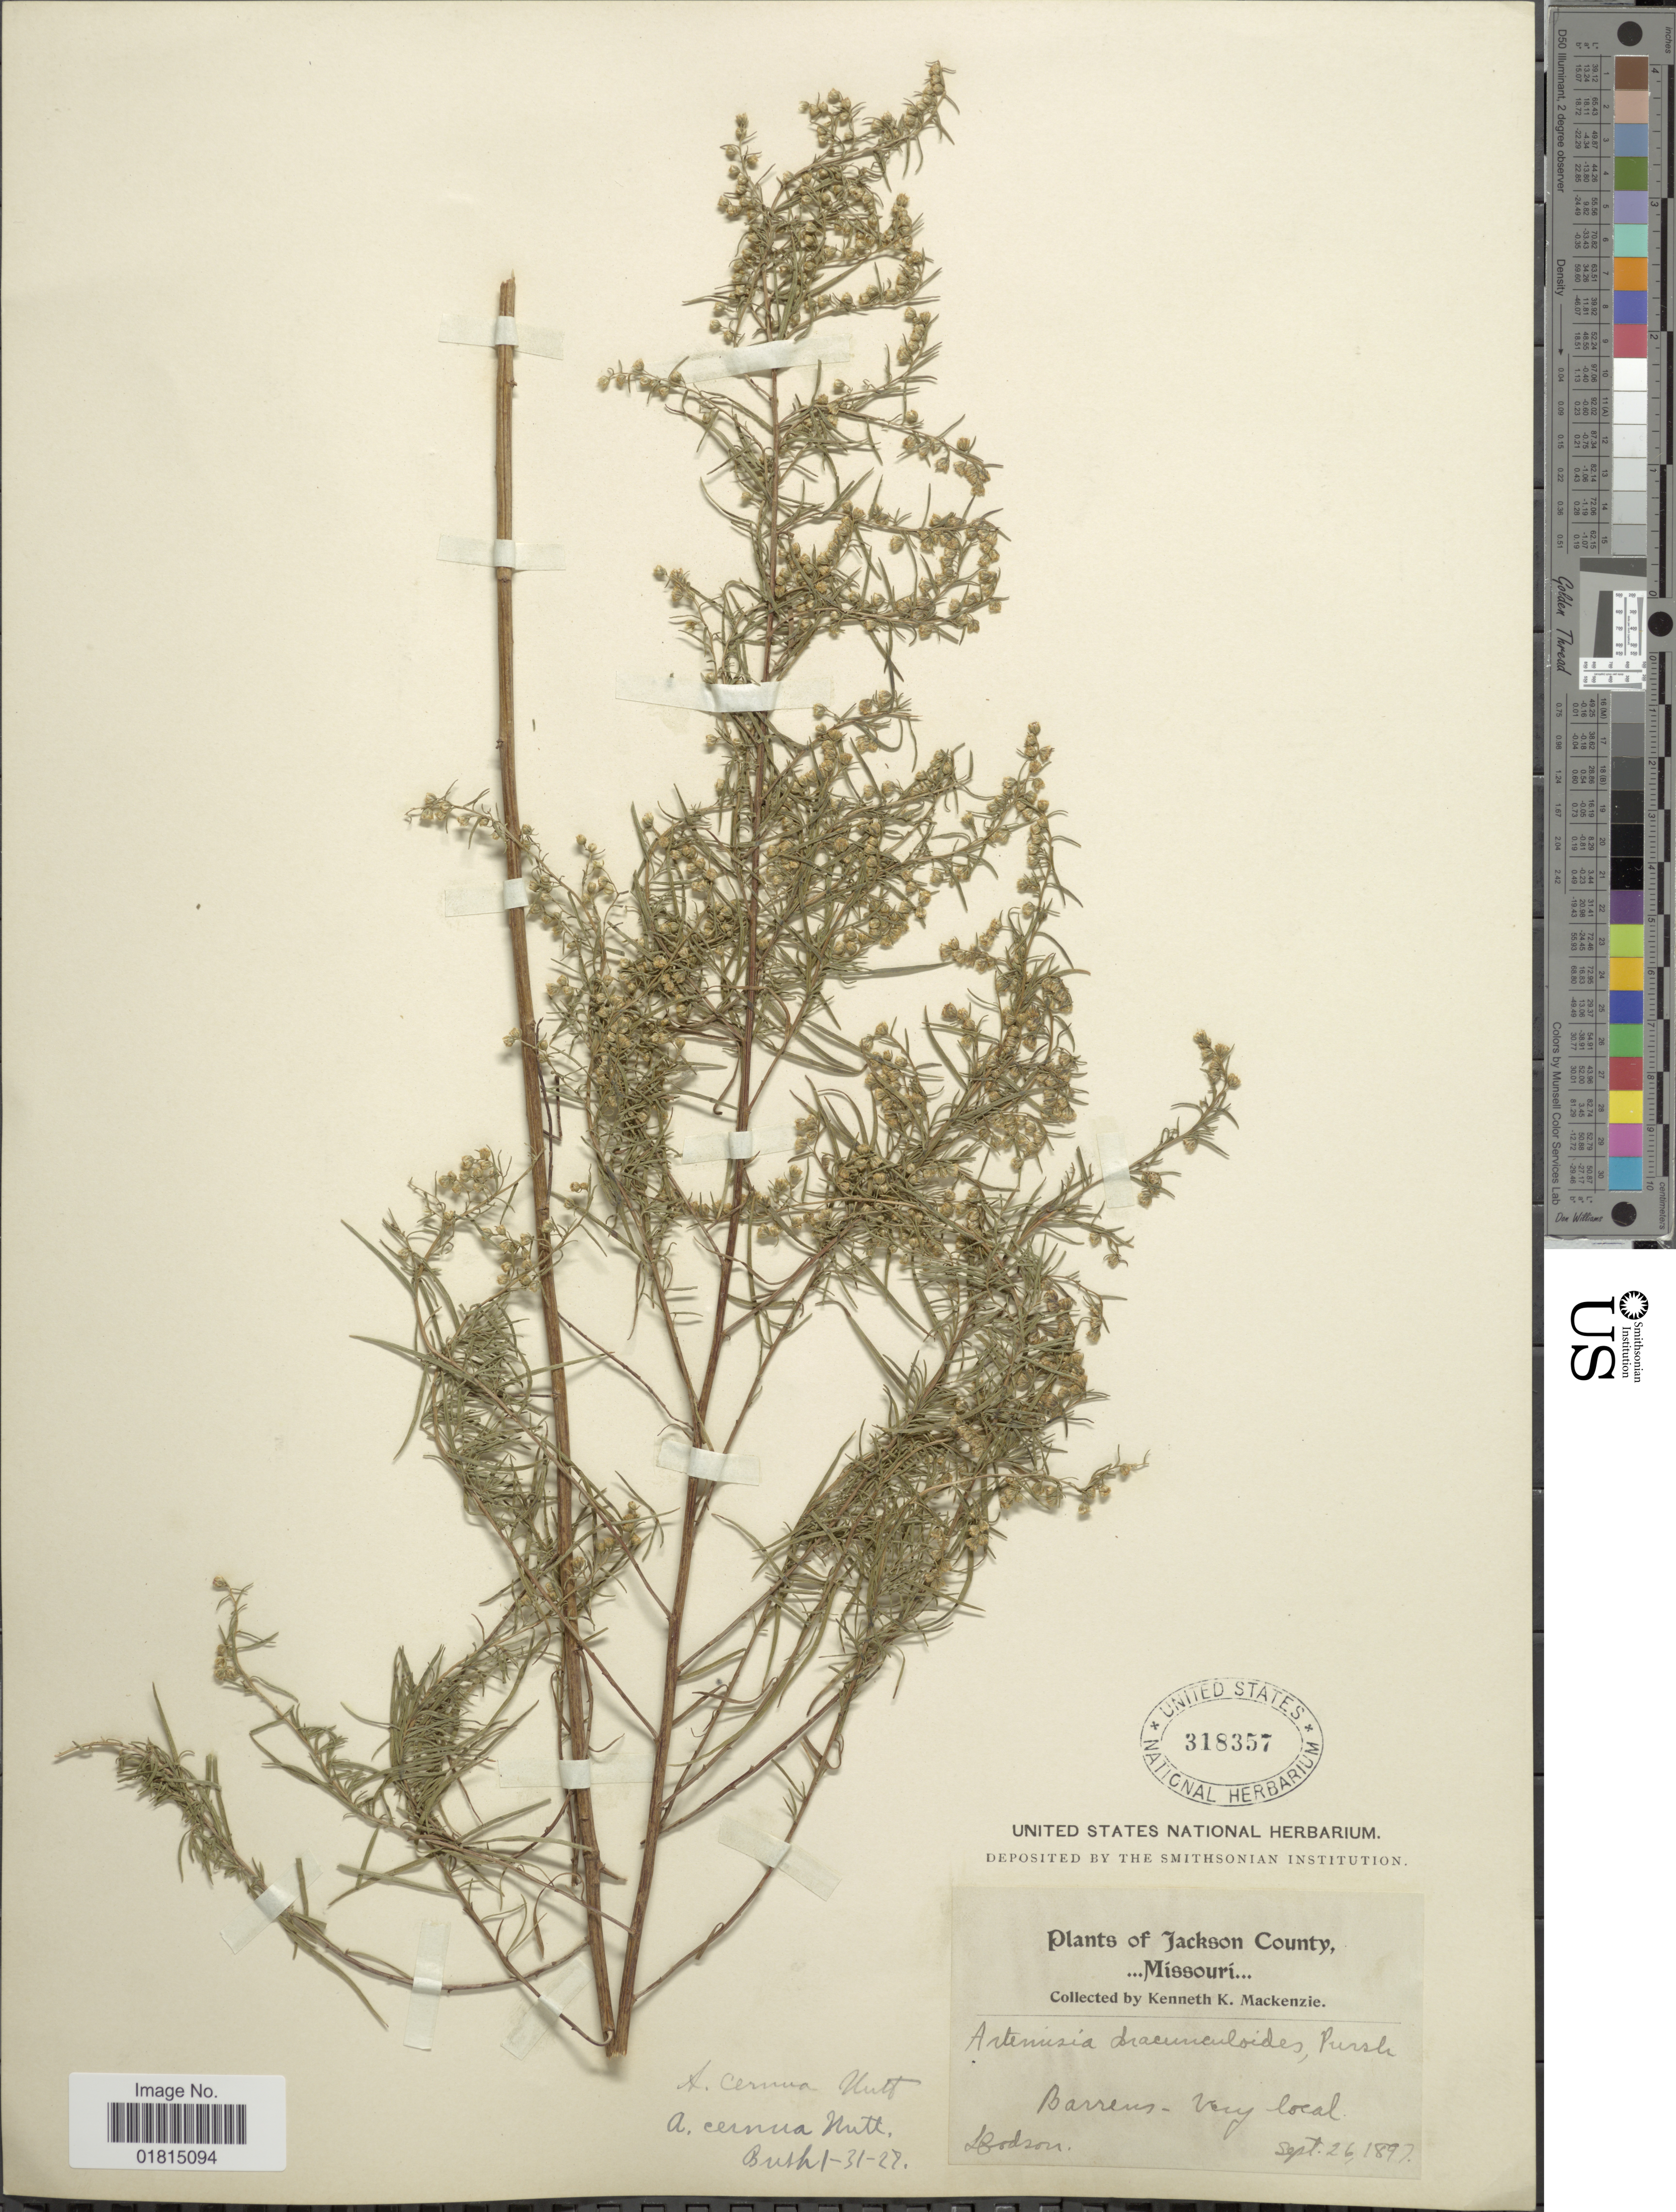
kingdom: Plantae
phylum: Tracheophyta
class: Magnoliopsida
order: Asterales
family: Asteraceae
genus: Artemisia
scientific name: Artemisia cernua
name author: Nutt.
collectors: K. K. Mackenzie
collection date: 1897-09-26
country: United States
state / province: Missouri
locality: Jackson County, Missouri. Barrens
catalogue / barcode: US 318357